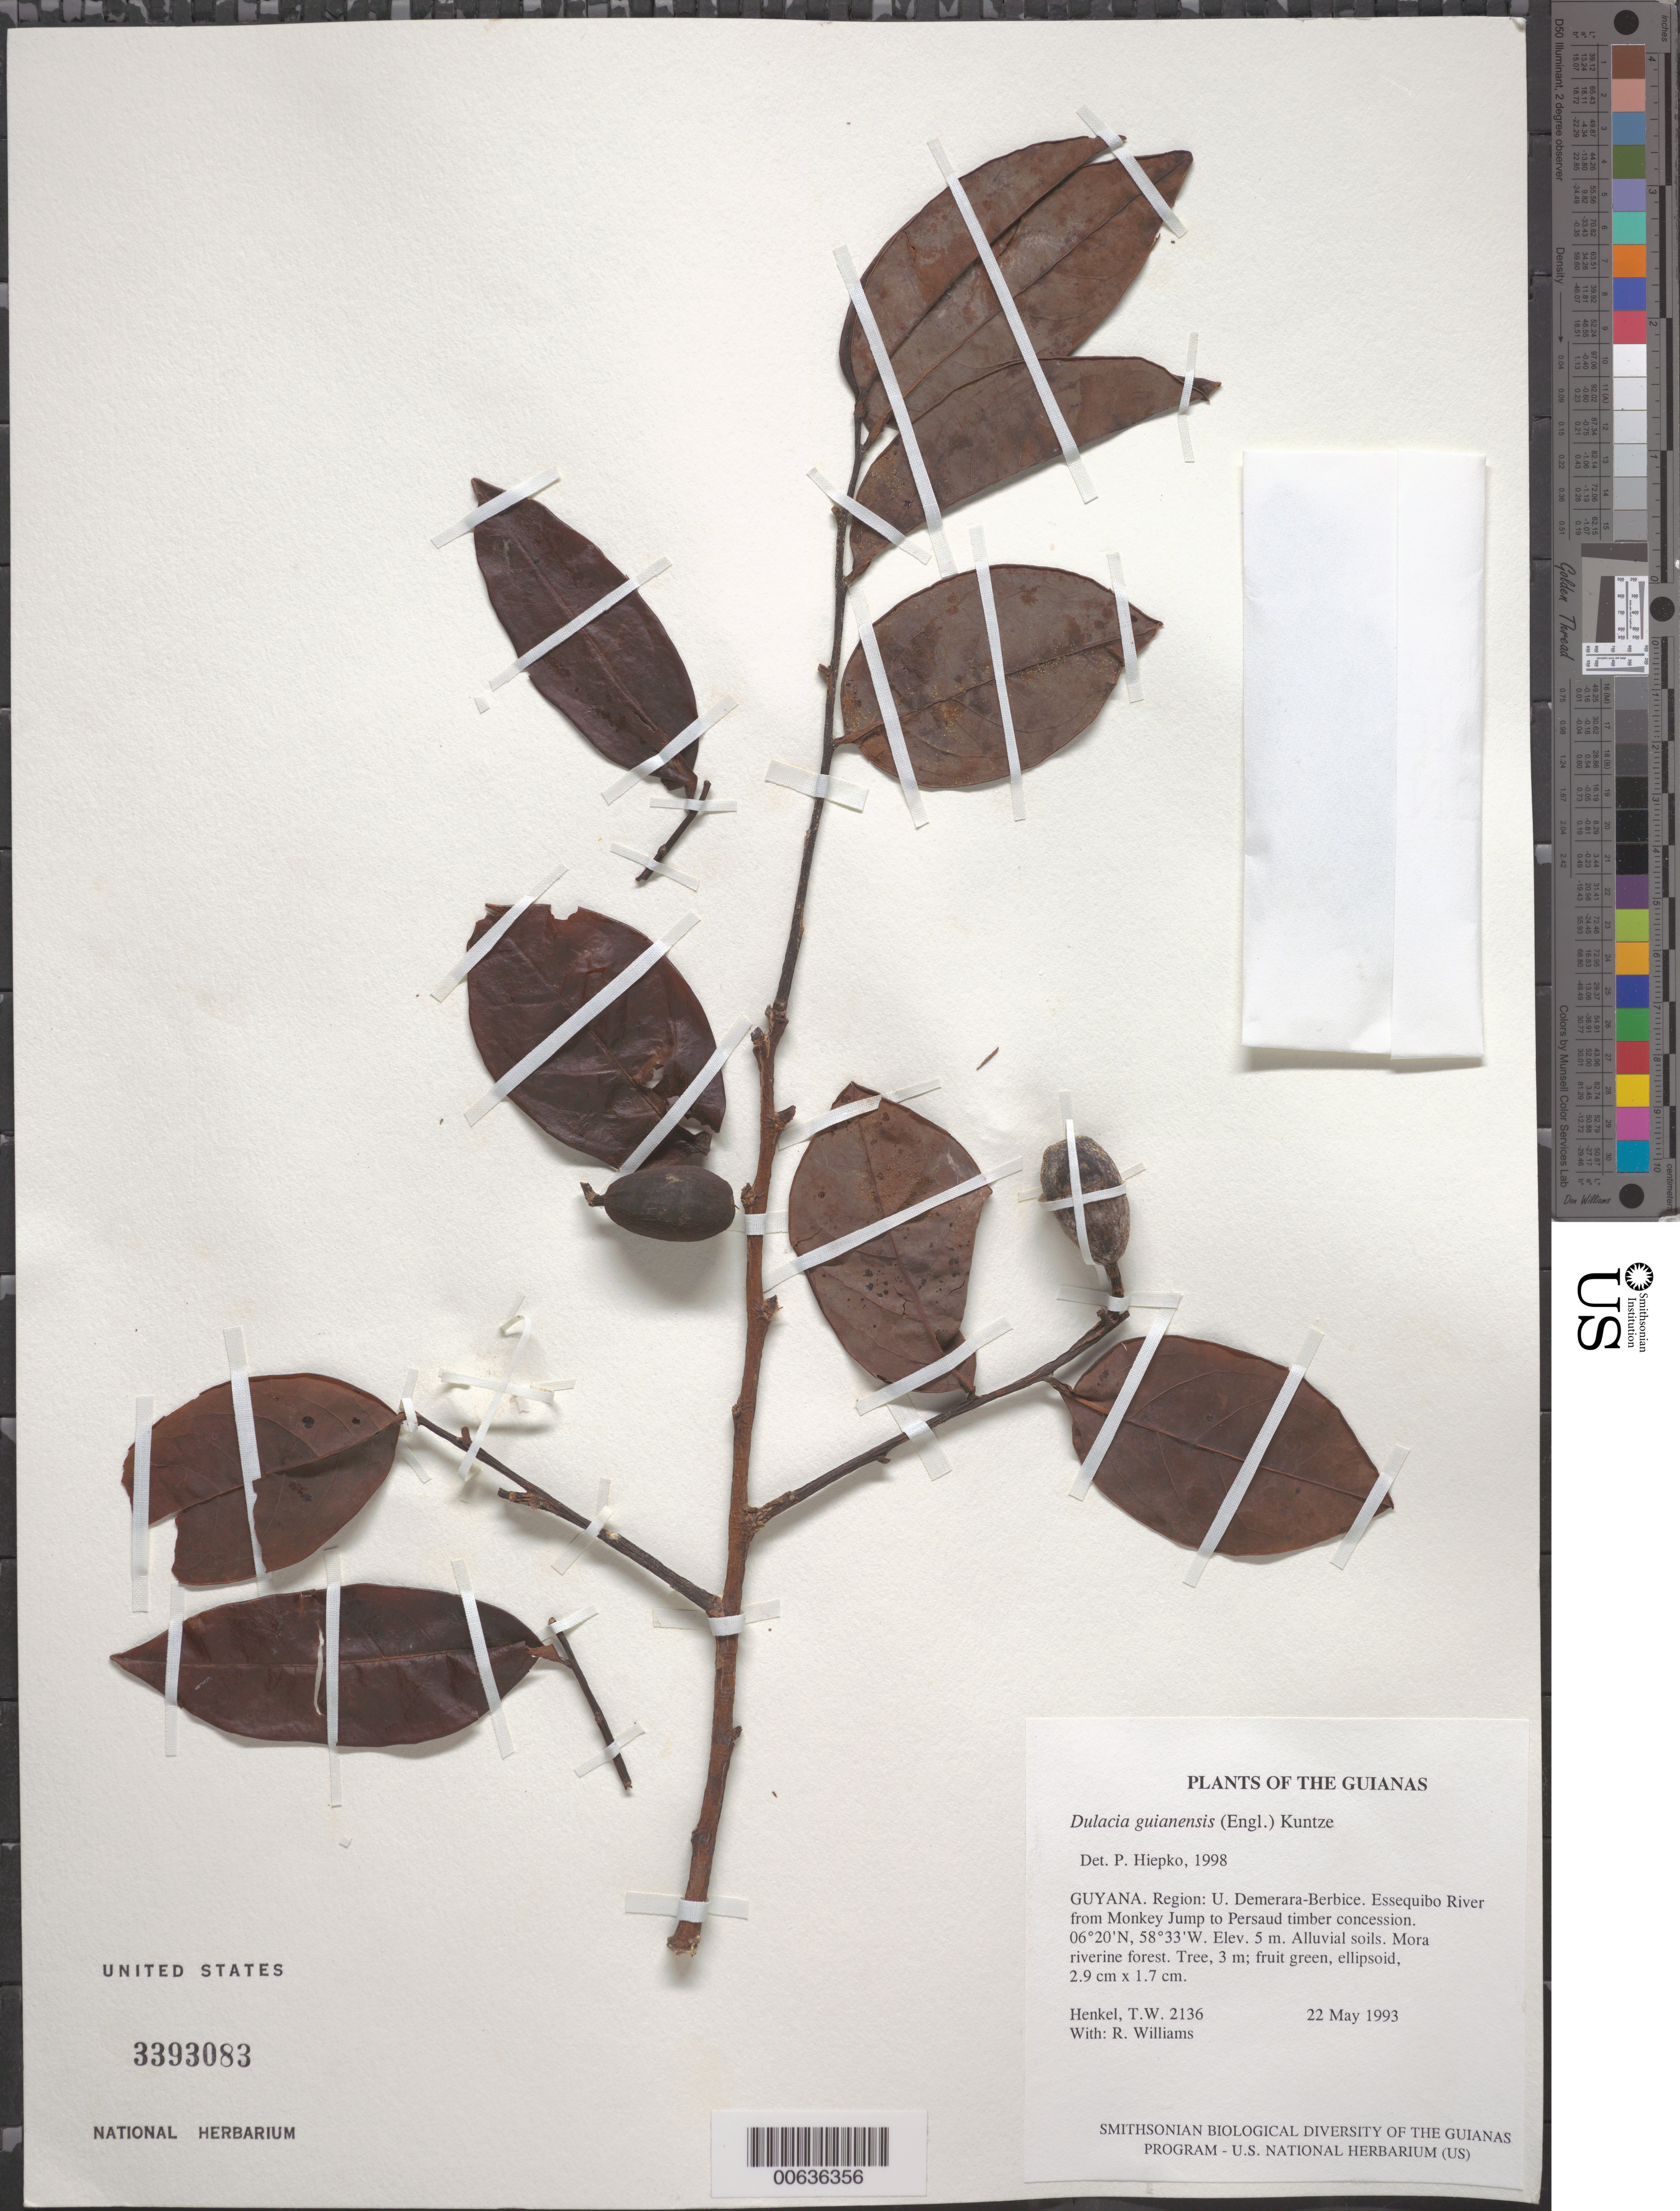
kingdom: Plantae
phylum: Tracheophyta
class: Magnoliopsida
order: Santalales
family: Olacaceae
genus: Dulacia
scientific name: Dulacia guianensis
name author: (Engl.) Kuntze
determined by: Hiepko, P. H.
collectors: T. Henkel & R. Williams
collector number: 2136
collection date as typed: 22 May 1993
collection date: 1993-05-22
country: Guyana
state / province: U. Demerara-Berbice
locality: Essequibo River from Monkey Jump to Persaud timber concession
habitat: Alluvial soils. Mora riverine forest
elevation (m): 5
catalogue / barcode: US 3393083